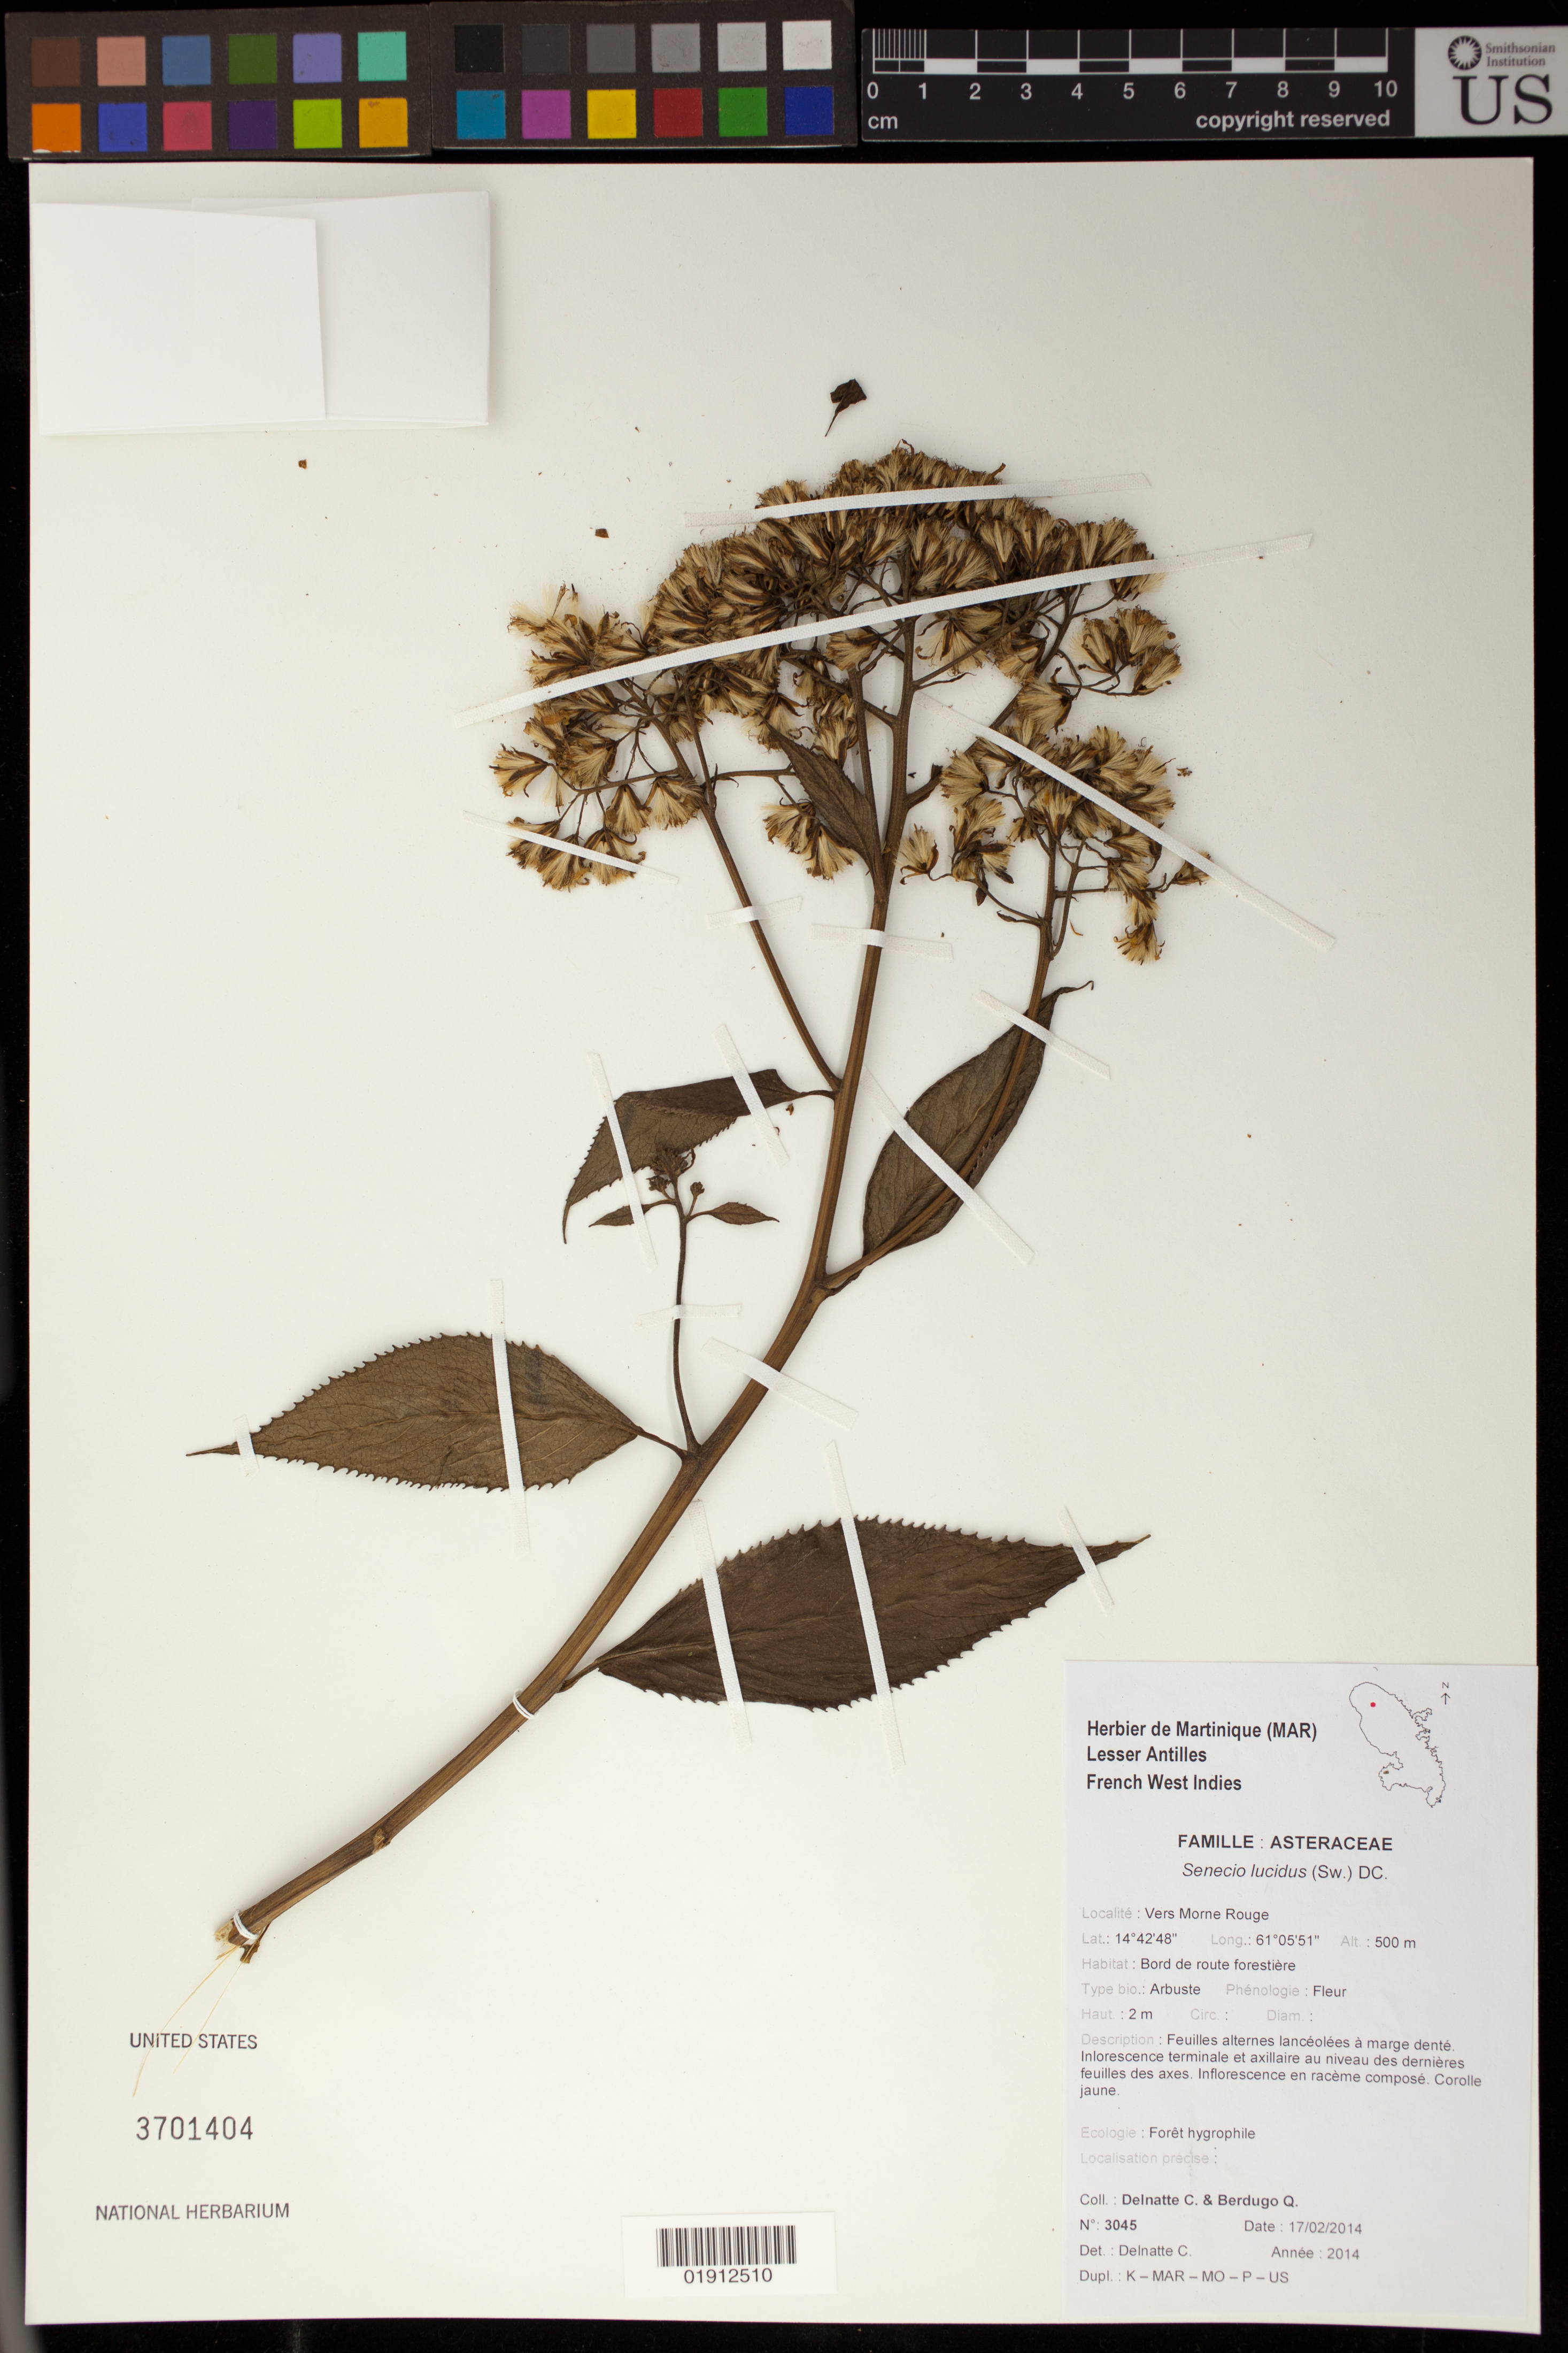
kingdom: Plantae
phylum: Tracheophyta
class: Magnoliopsida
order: Asterales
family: Asteraceae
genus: Senecio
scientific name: Senecio lucidus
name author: (Sw.) DC.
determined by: Delnatte, C.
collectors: C. Delnatte & Q. Berdugo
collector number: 3045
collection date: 2014-02-17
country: Martinique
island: Martinique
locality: Vers Morne Rouge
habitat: Bord de route forestiere.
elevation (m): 500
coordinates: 14 42 48 N, 61 05 51 W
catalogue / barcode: US 3701404